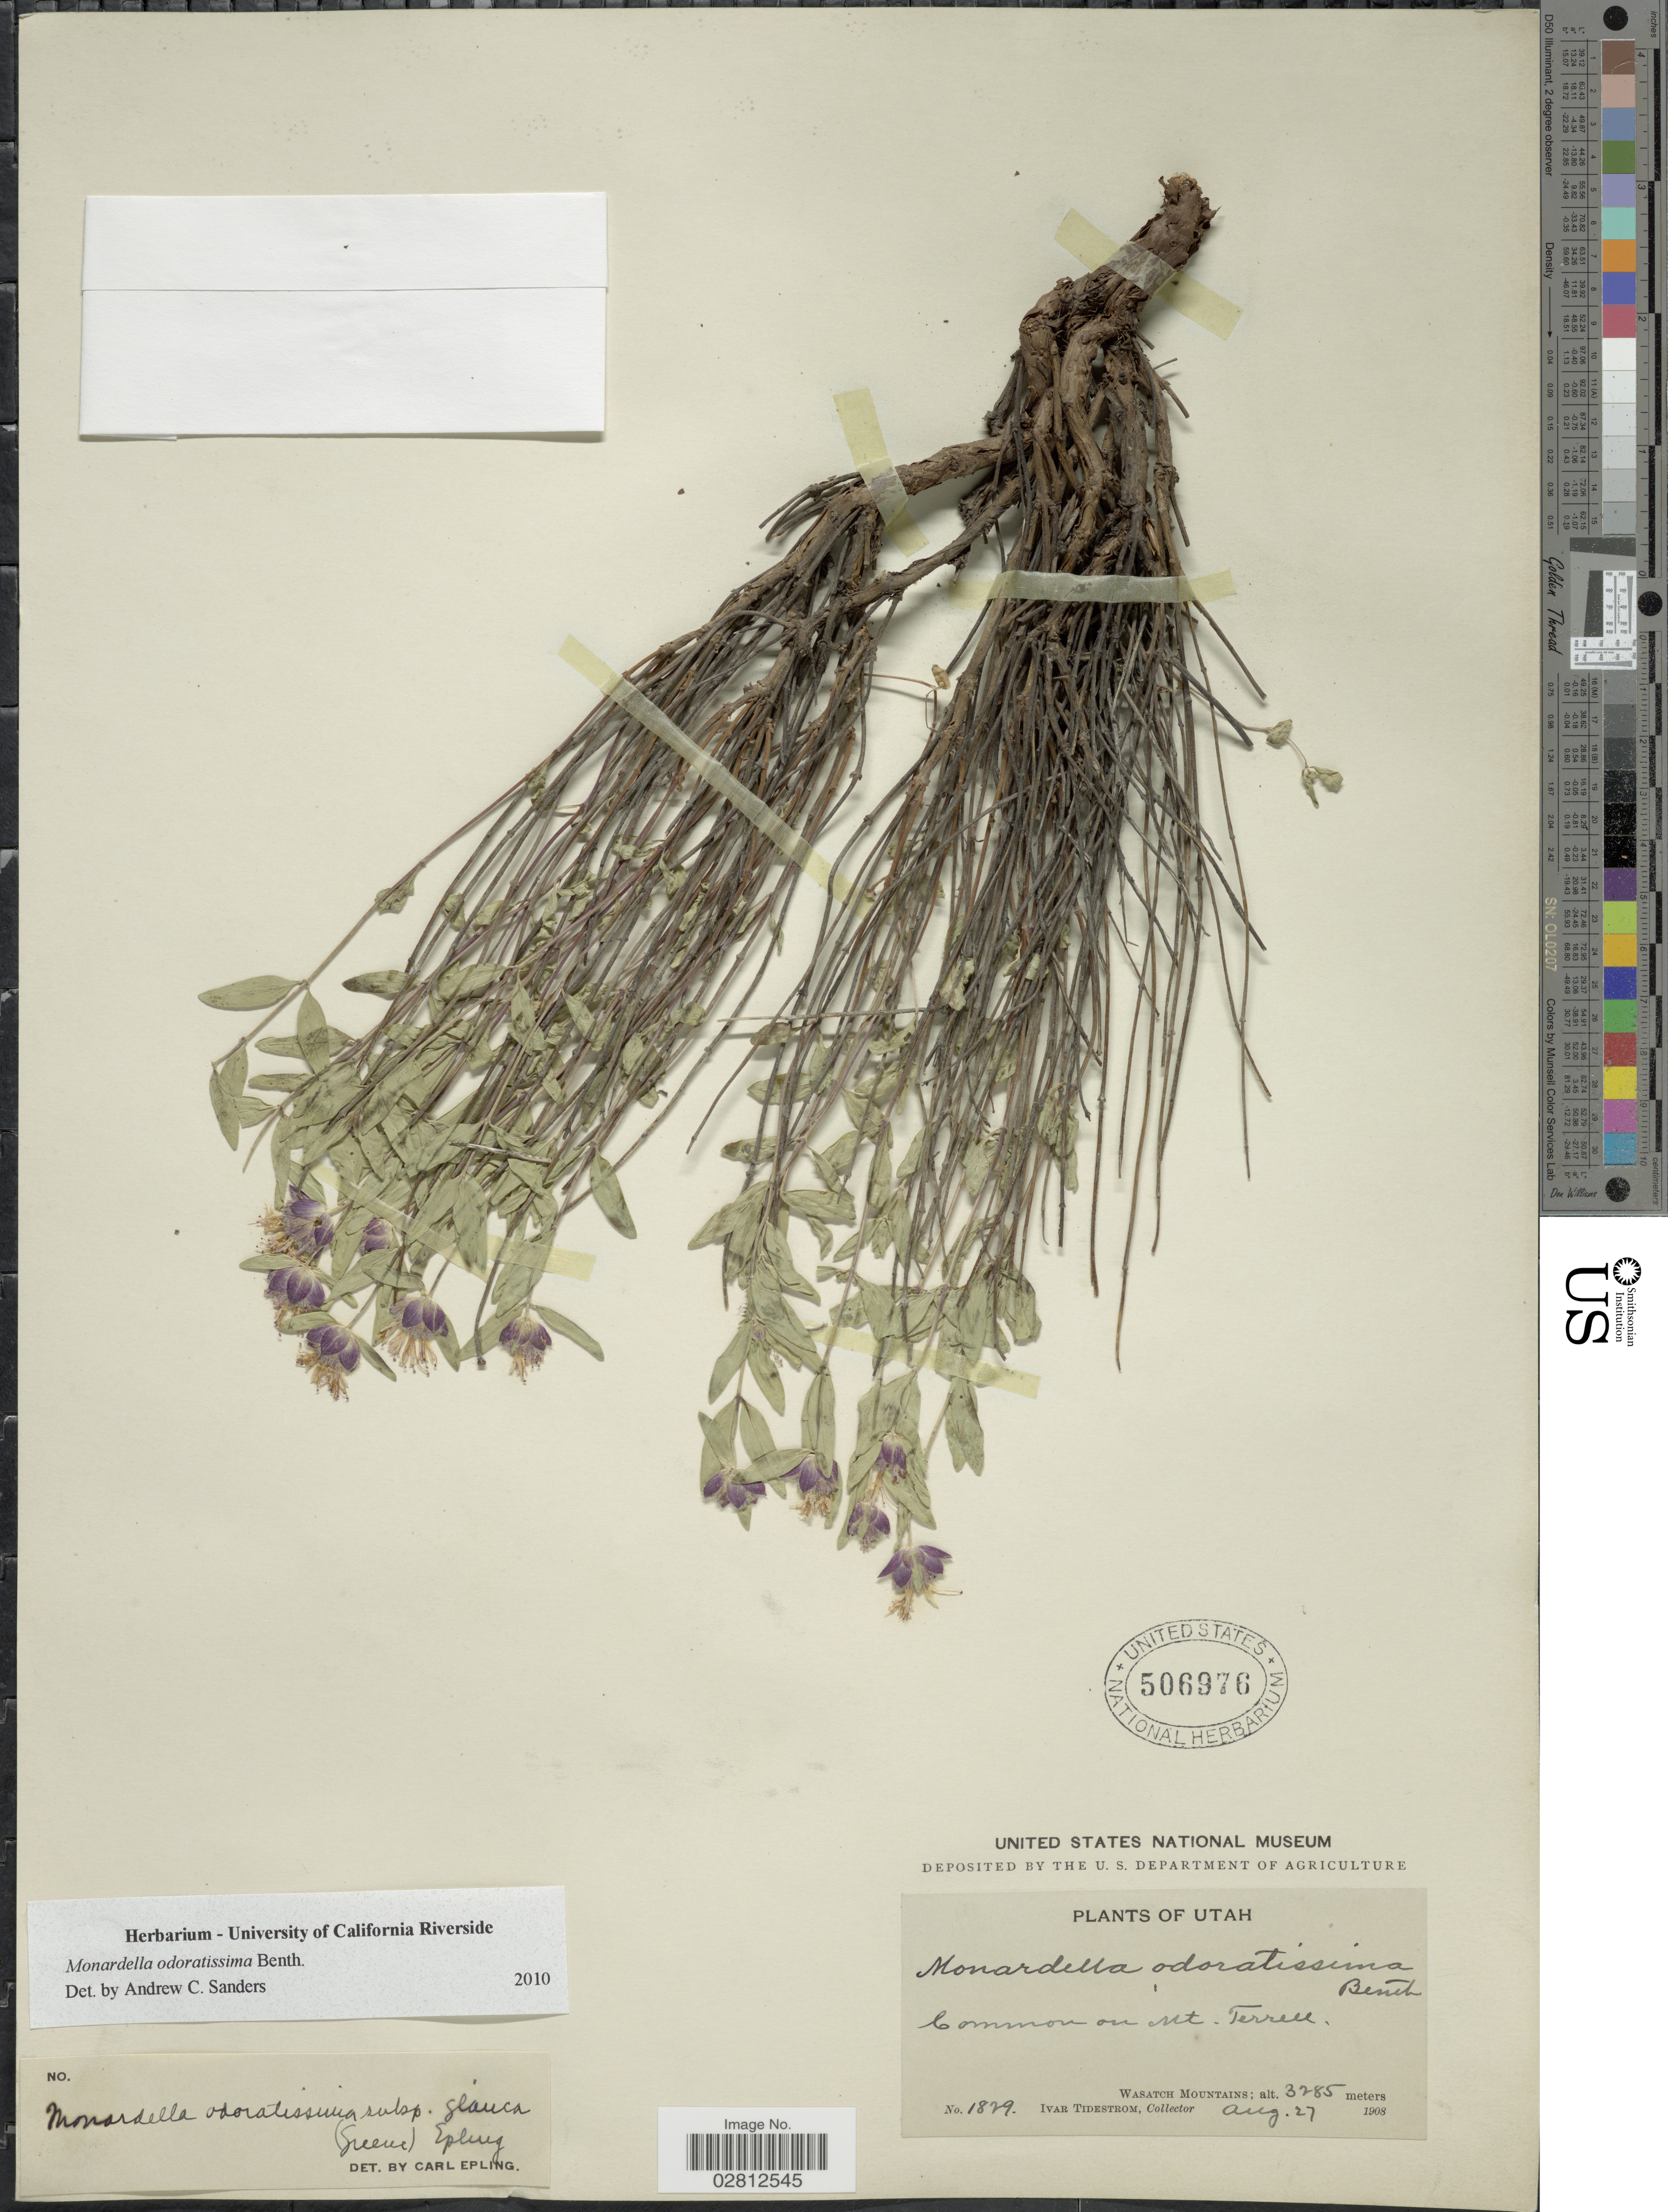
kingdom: Plantae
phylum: Tracheophyta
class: Magnoliopsida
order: Lamiales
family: Lamiaceae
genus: Monardella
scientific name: Monardella odoratissima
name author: Benth.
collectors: I. F. Tidestrom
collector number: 1829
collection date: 1908-08-27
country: United States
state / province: Utah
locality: Mt. Terrell, Wasatch Mountains.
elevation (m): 3285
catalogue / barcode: US 506976